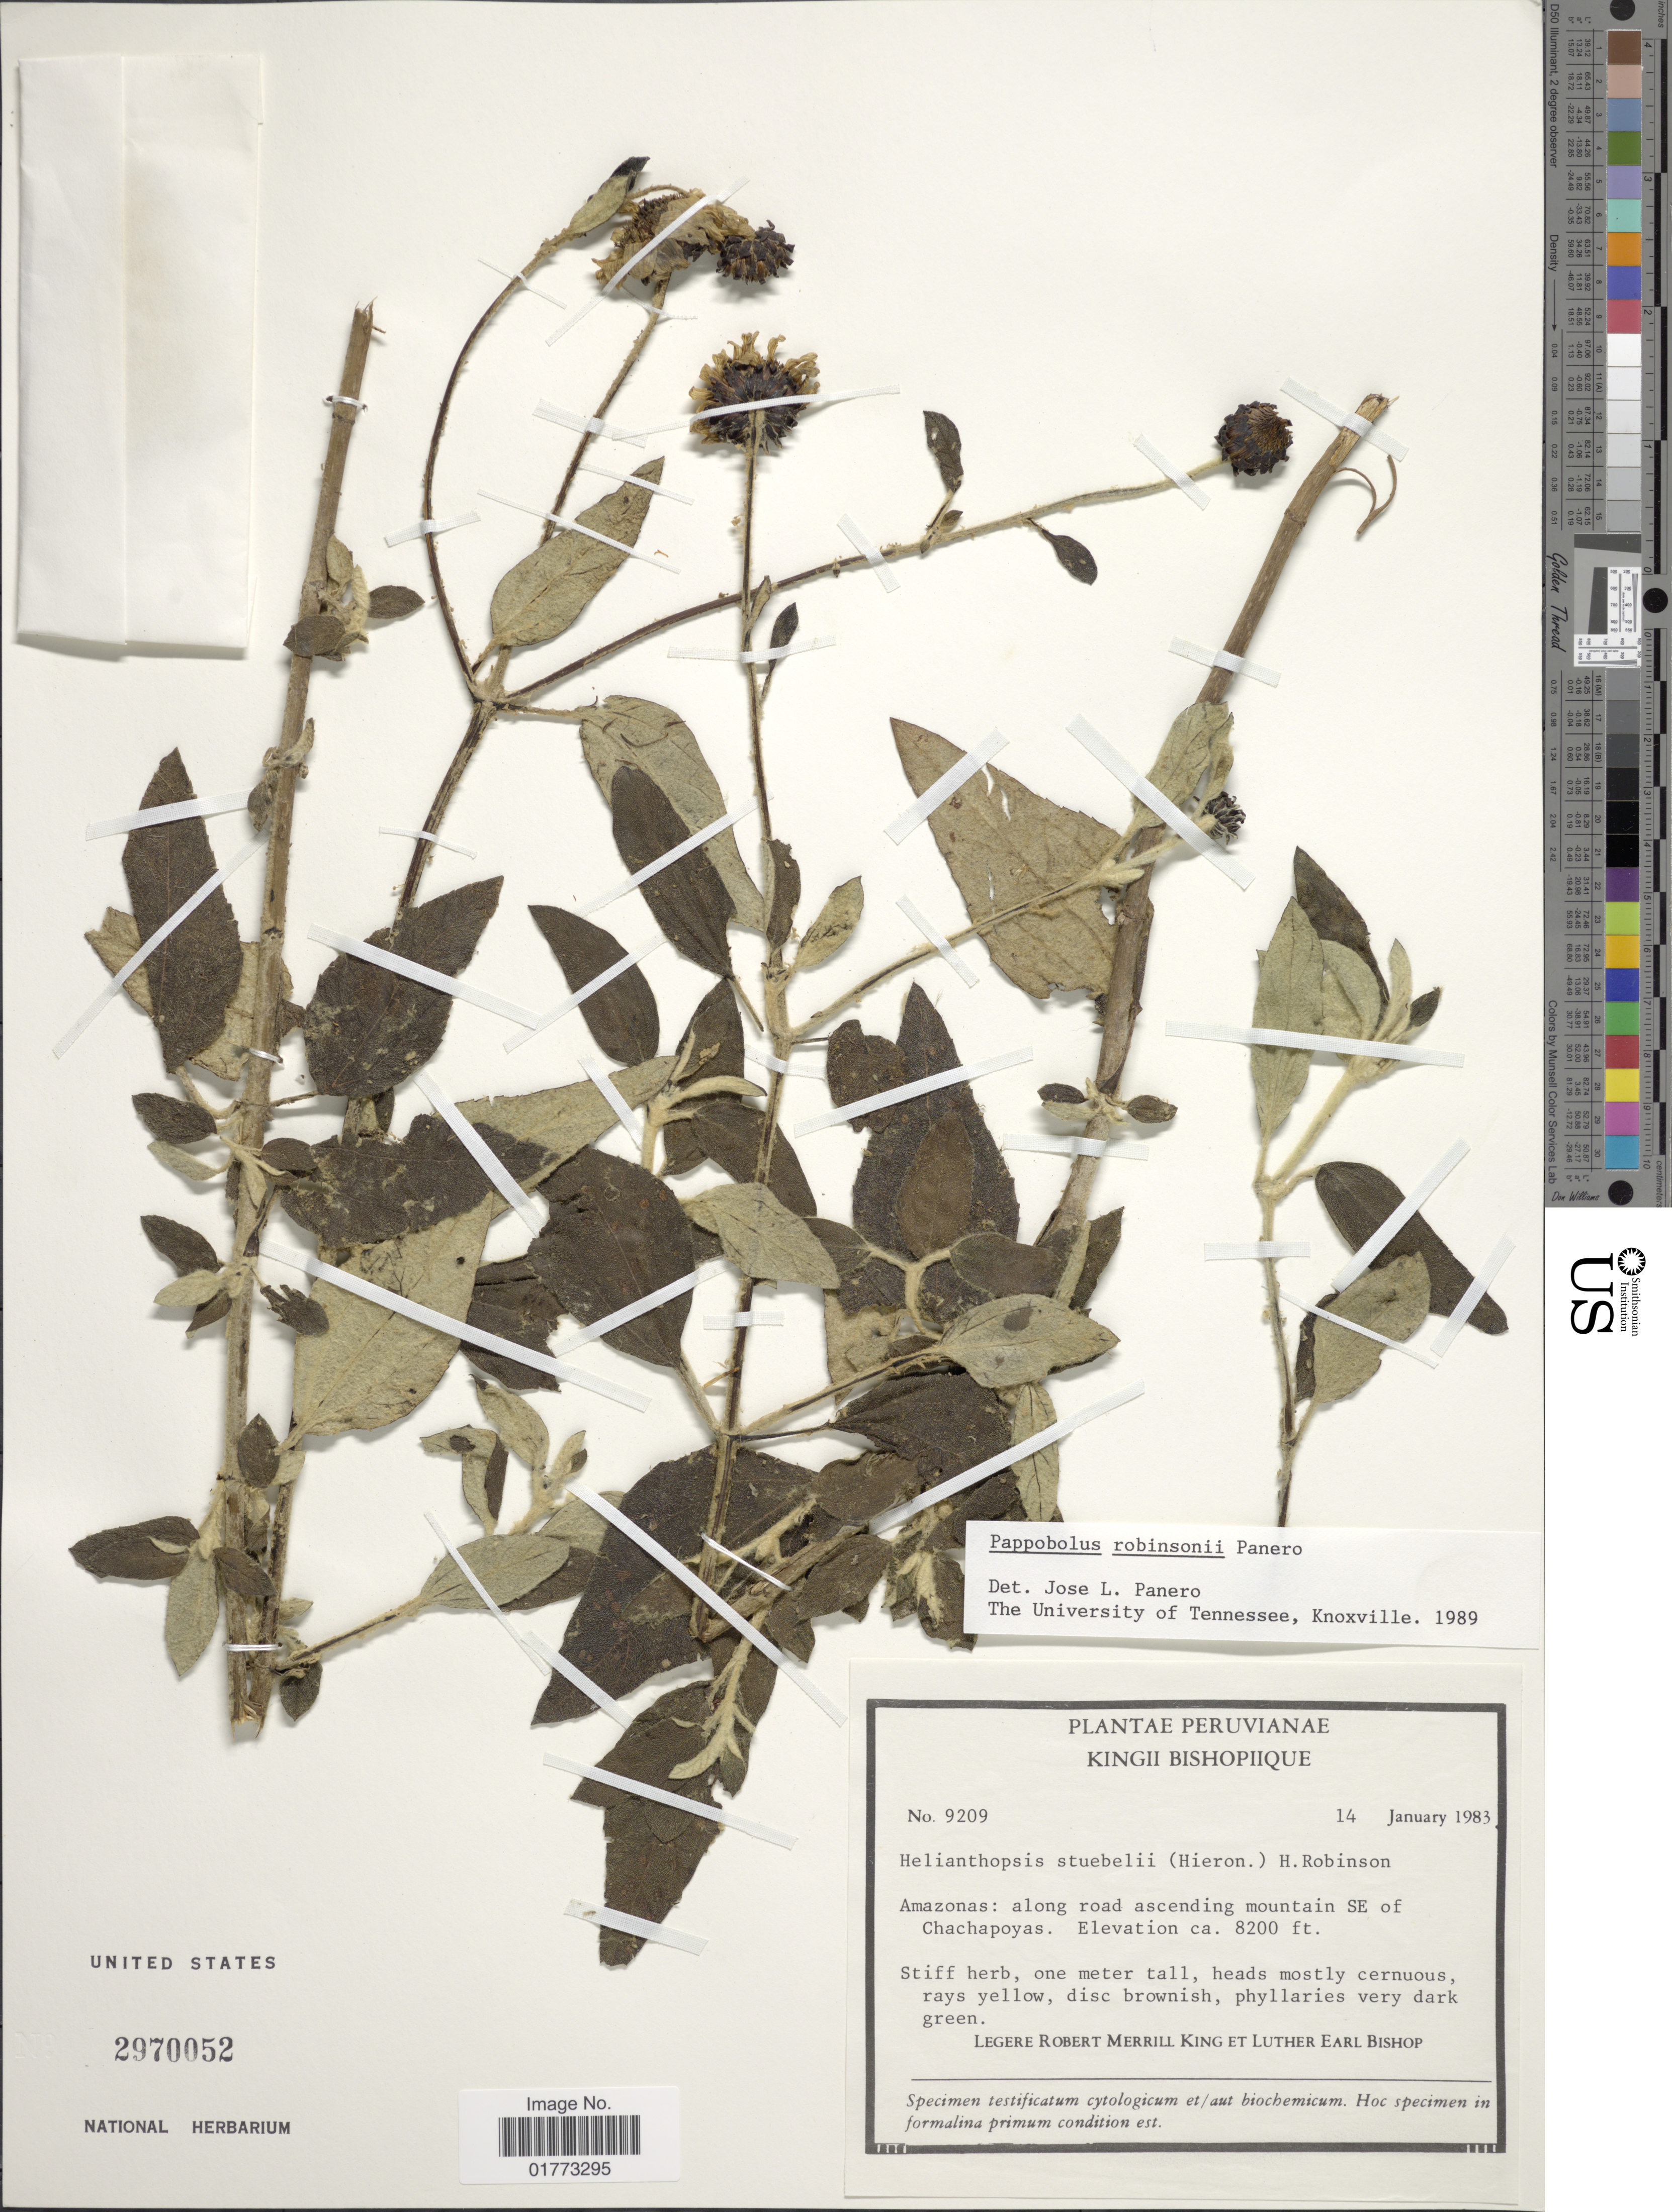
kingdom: Plantae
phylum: Tracheophyta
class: Magnoliopsida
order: Asterales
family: Asteraceae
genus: Pappobolus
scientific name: Pappobolus robinsonii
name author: Panero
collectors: R. M. King & L. E. Bishop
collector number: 9209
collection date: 1983-01-14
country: Peru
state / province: Amazonas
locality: Along road ascending mountain SE of Chachapoyas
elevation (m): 2499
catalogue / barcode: US 2970052